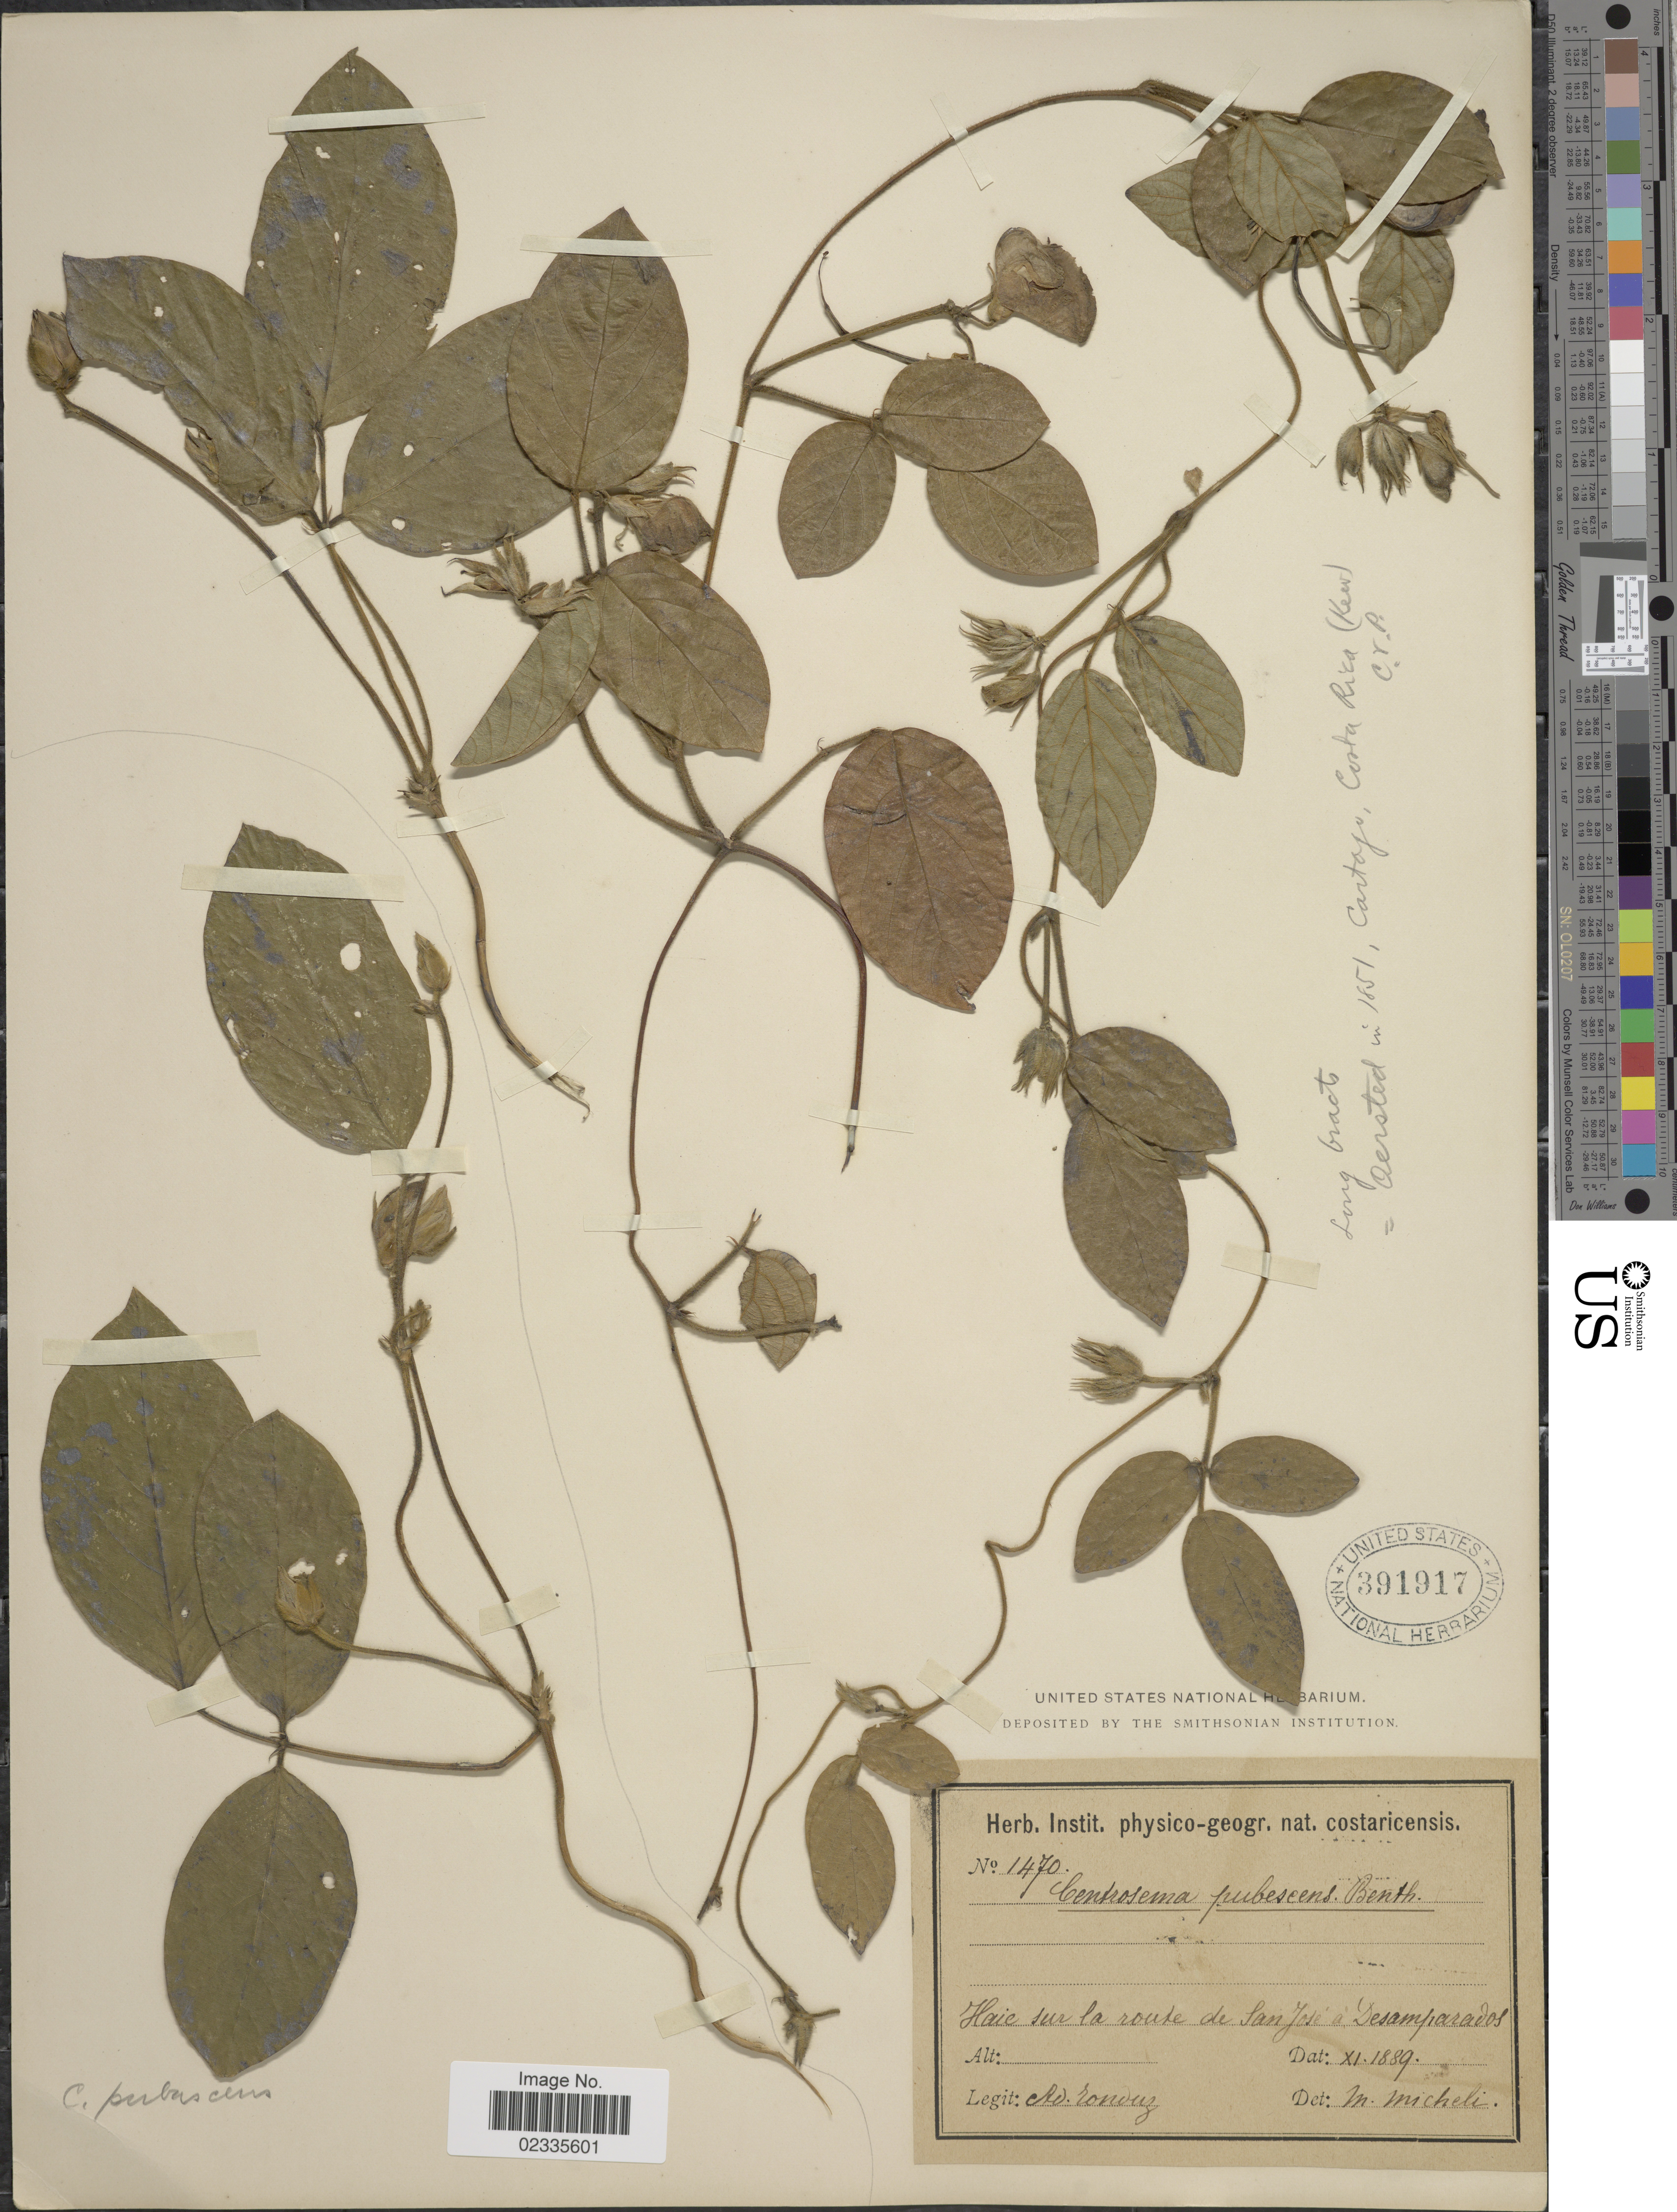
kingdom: Plantae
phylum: Tracheophyta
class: Magnoliopsida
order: Fabales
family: Fabaceae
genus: Centrosema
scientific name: Centrosema pubescens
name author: Benth.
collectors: A. Tonduz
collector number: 1470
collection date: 1889-11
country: Costa Rica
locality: Haie sur la route de San Jose a Desamparados.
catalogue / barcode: US 391917